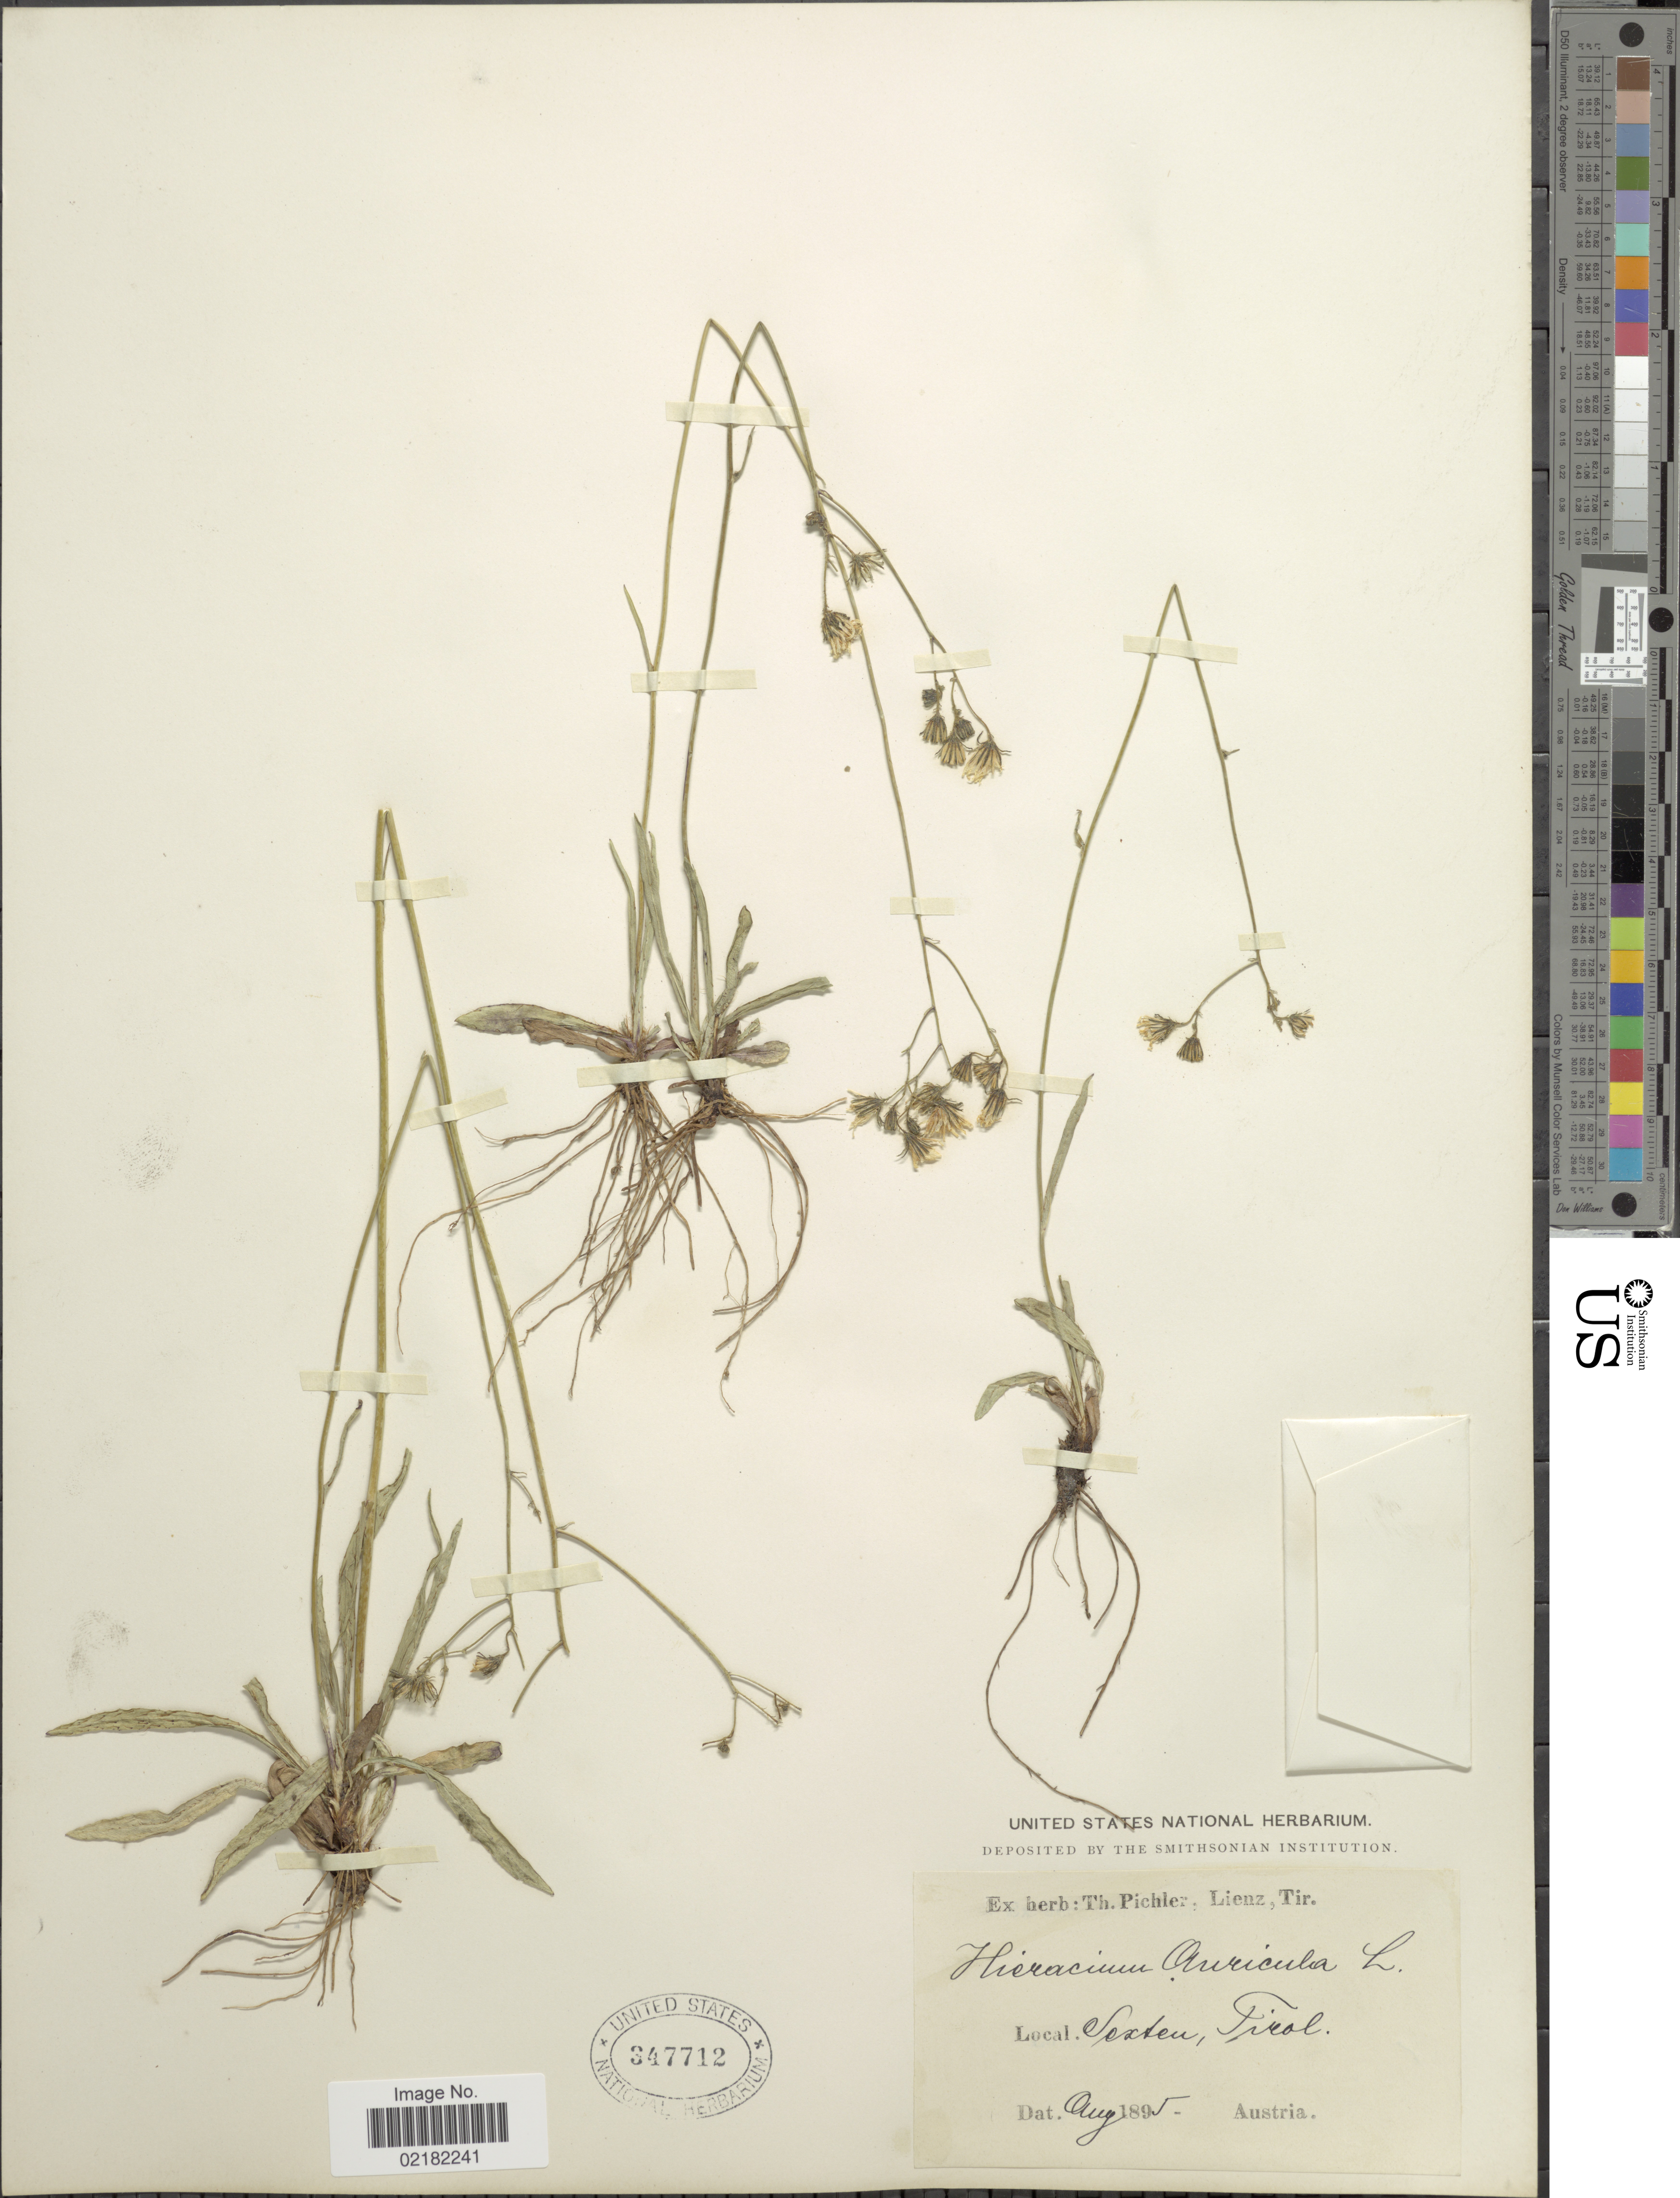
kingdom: Plantae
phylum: Tracheophyta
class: Magnoliopsida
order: Asterales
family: Asteraceae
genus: Pilosella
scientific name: Pilosella floribunda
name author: (Wimm. & Grab.) Fr. a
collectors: ex herb. T. Pichler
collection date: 1895-08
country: Austria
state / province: Tirol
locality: Sexten.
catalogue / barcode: US 347712